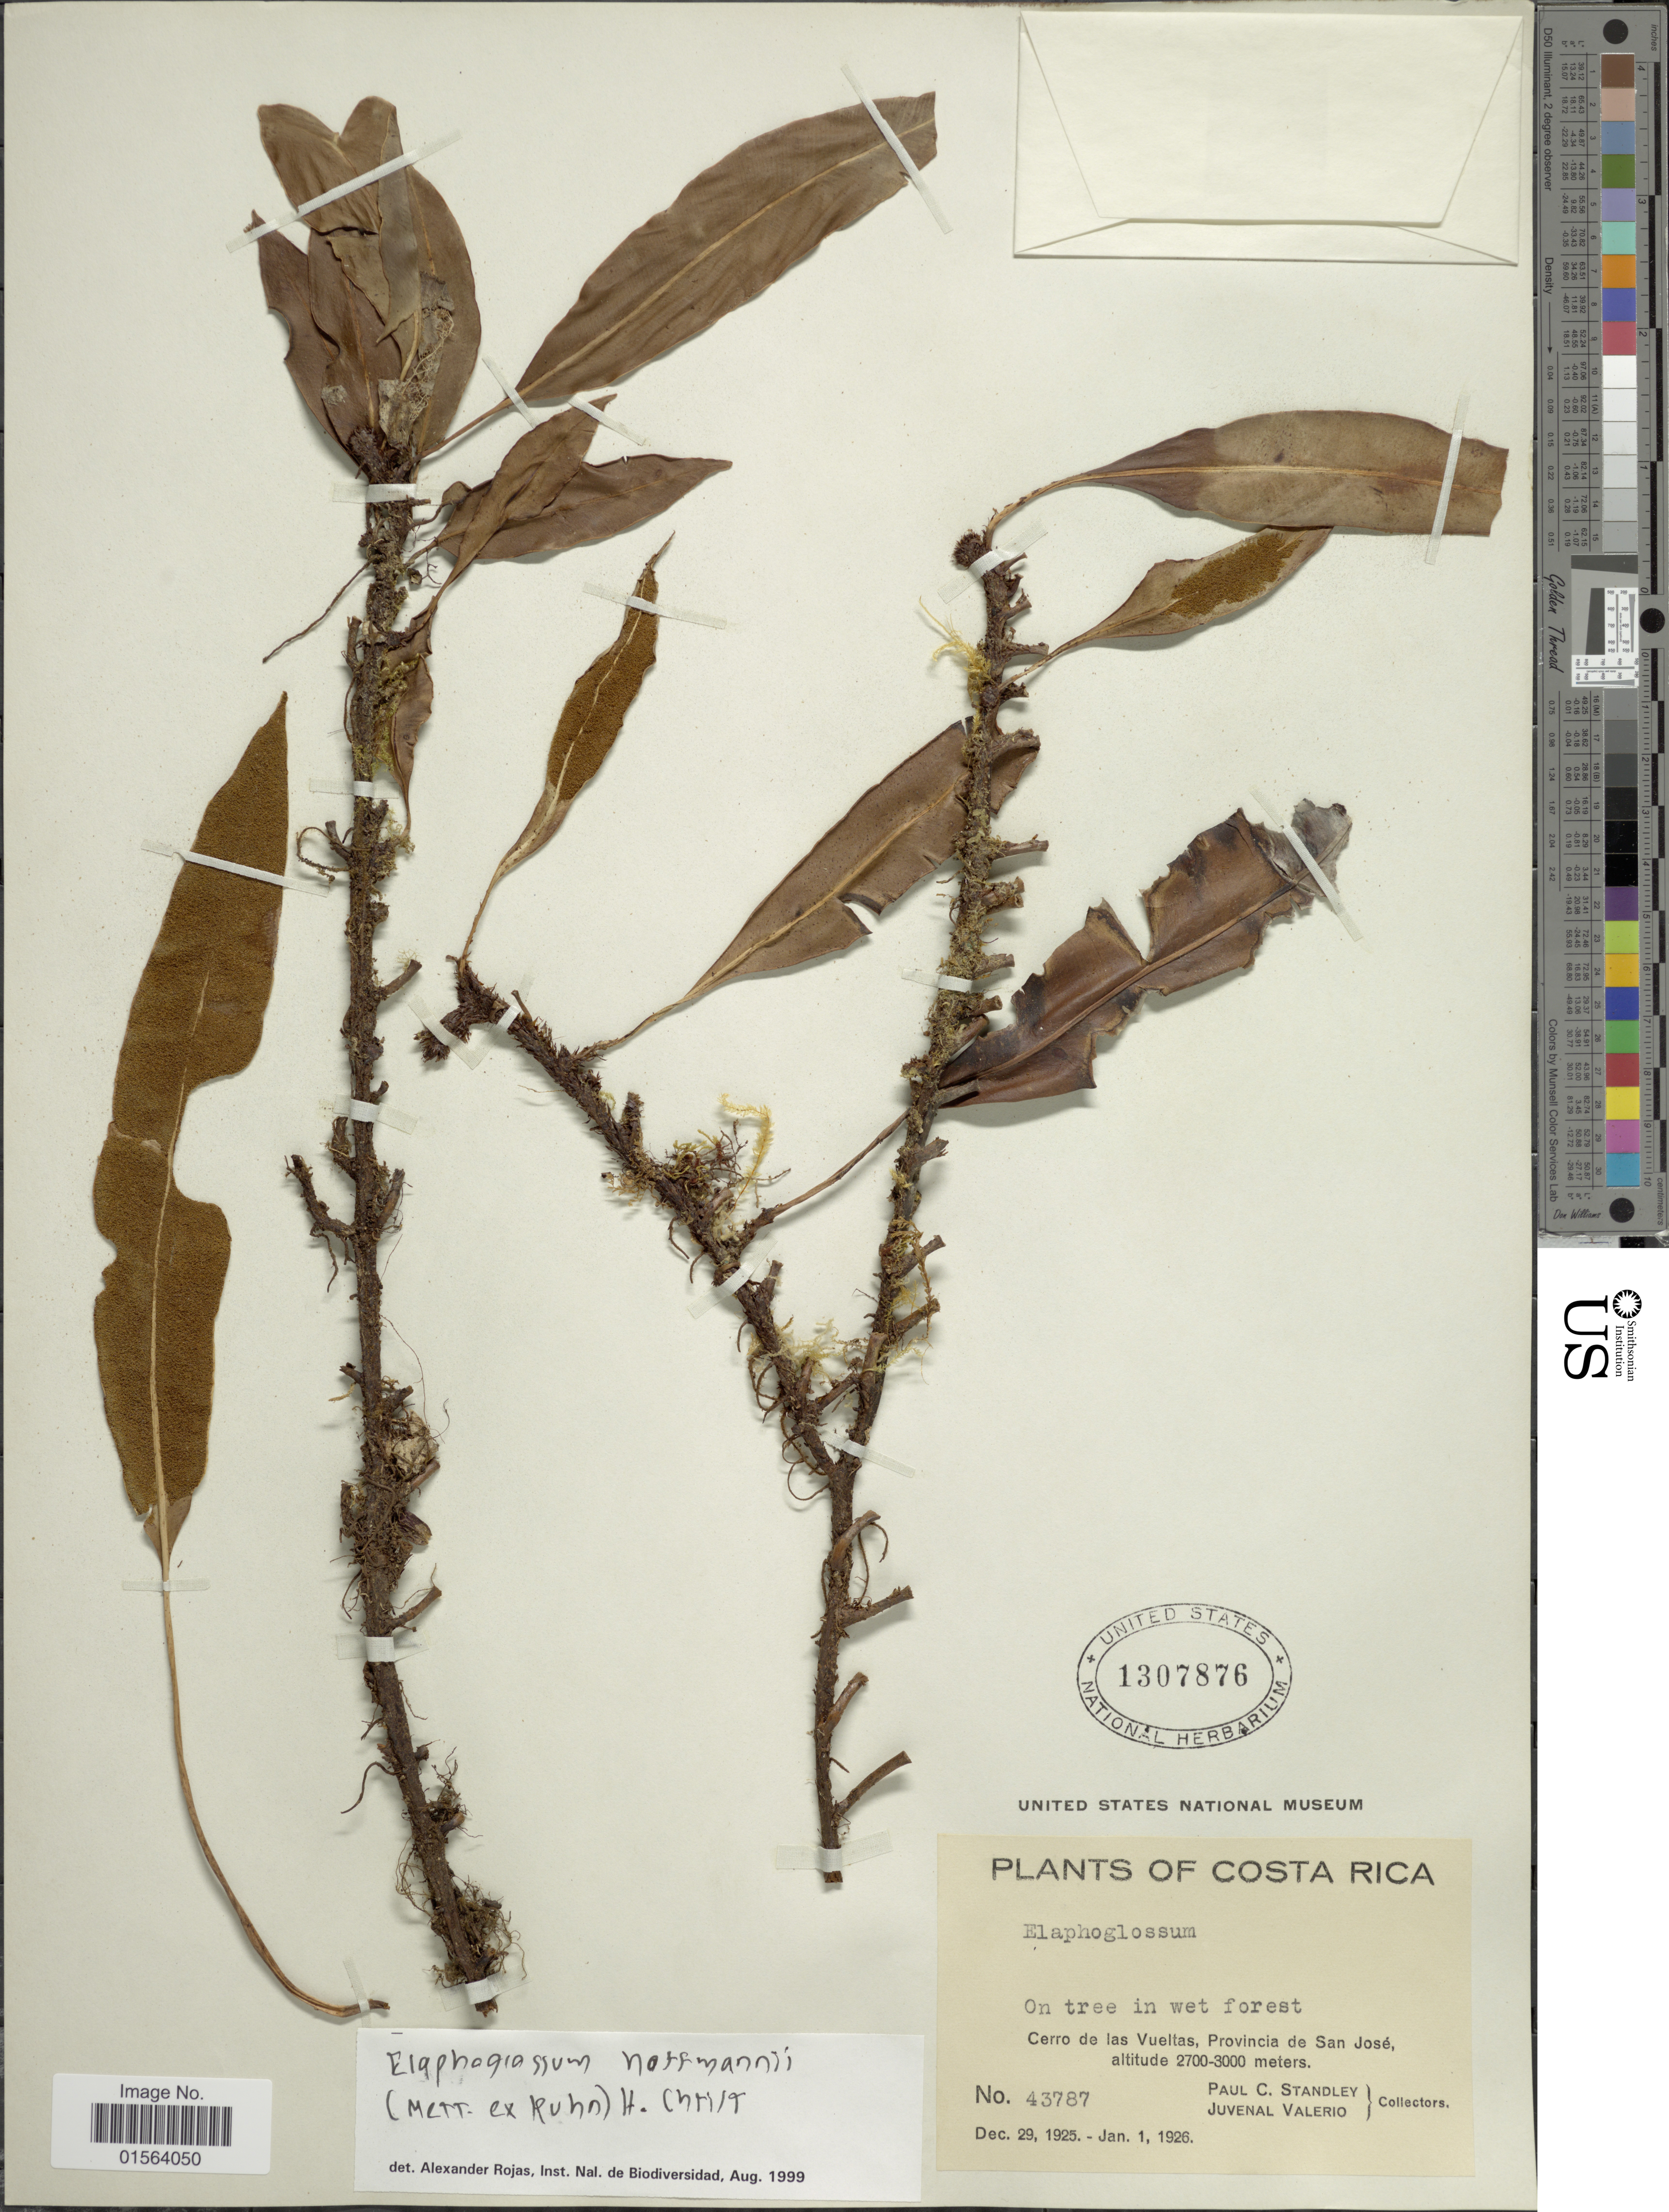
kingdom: Plantae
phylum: Tracheophyta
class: Polypodiopsida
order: Polypodiales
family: Dryopteridaceae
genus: Elaphoglossum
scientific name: Elaphoglossum hoffmannii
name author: (Mett. ex Kuhn) Christ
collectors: P. C. Standley & J. Valerio R.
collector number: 43787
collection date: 1925-12-29/1926-01-01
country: Costa Rica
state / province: San José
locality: Cerro de las Vueltas, Provincia de San Jose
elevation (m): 2700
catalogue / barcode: US 1307876